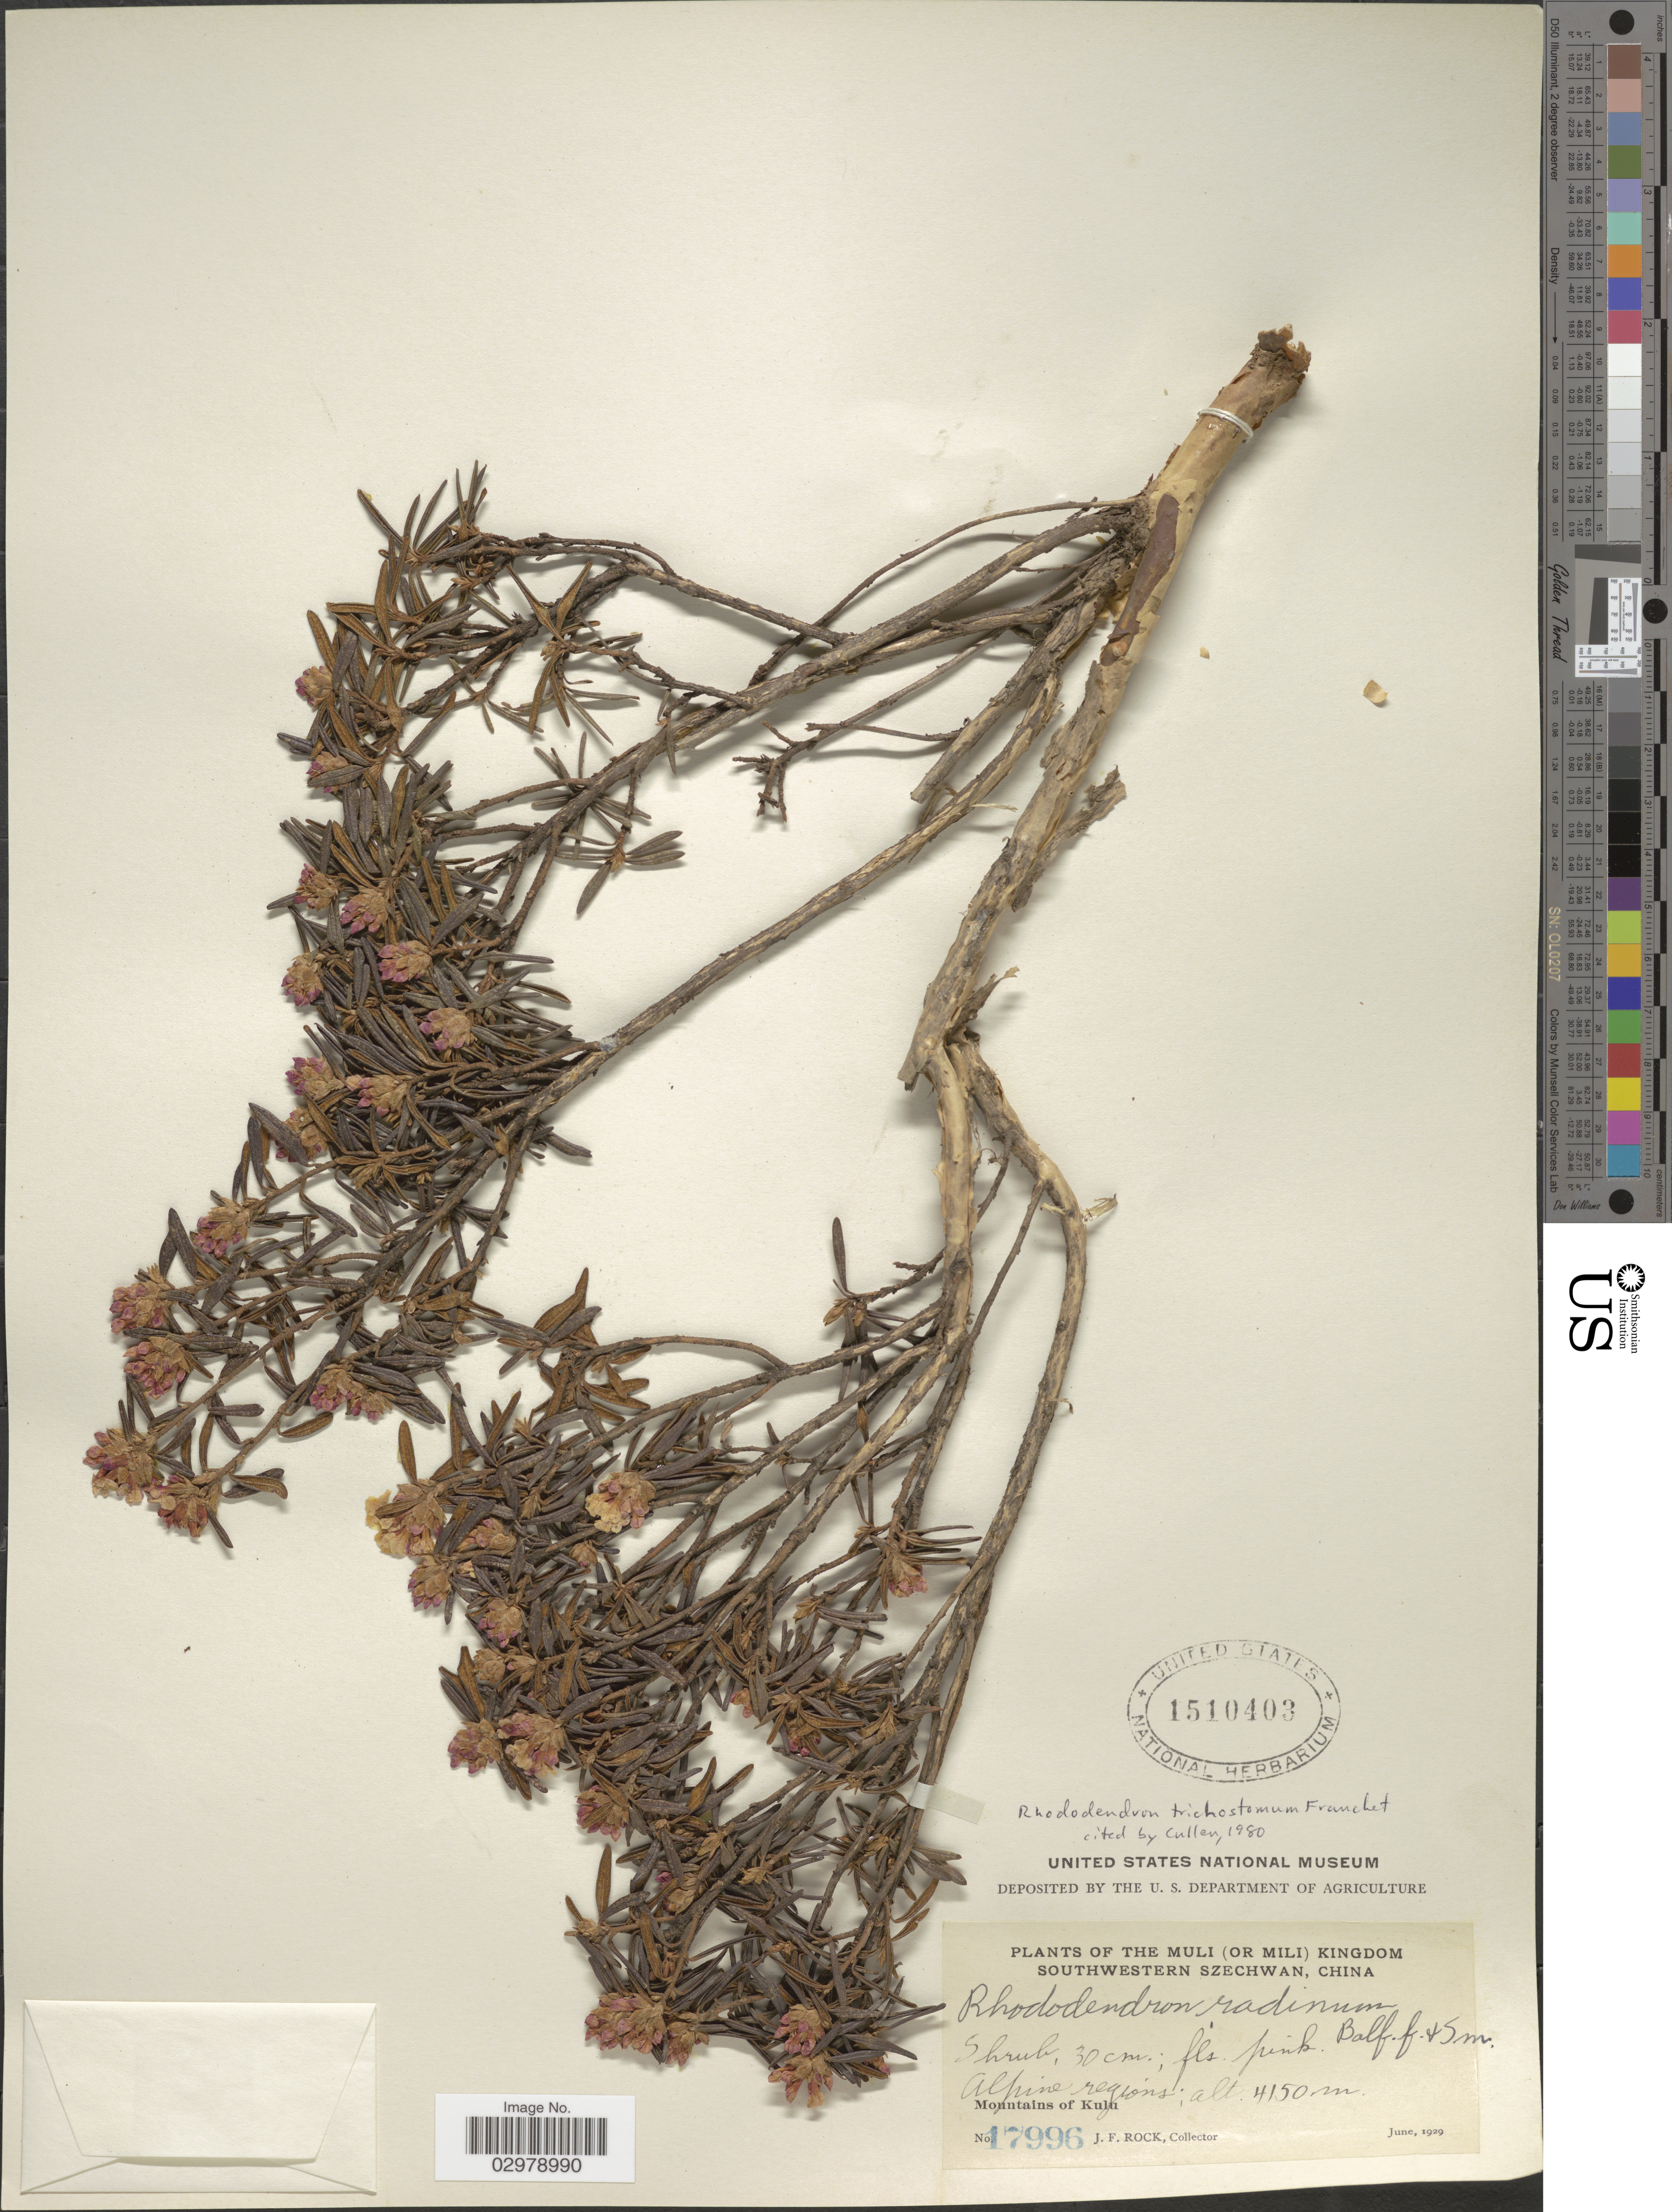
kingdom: Plantae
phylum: Tracheophyta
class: Magnoliopsida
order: Ericales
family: Ericaceae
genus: Rhododendron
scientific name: Rhododendron trichostomum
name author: Franch.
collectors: J. Rock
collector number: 17996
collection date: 1929-06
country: China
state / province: Sichuan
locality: The Muli (or Mili) Kingdom Southwestern Szechwan. Alpine regions. Mountains of Kulu.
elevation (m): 4150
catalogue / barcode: US 1510403